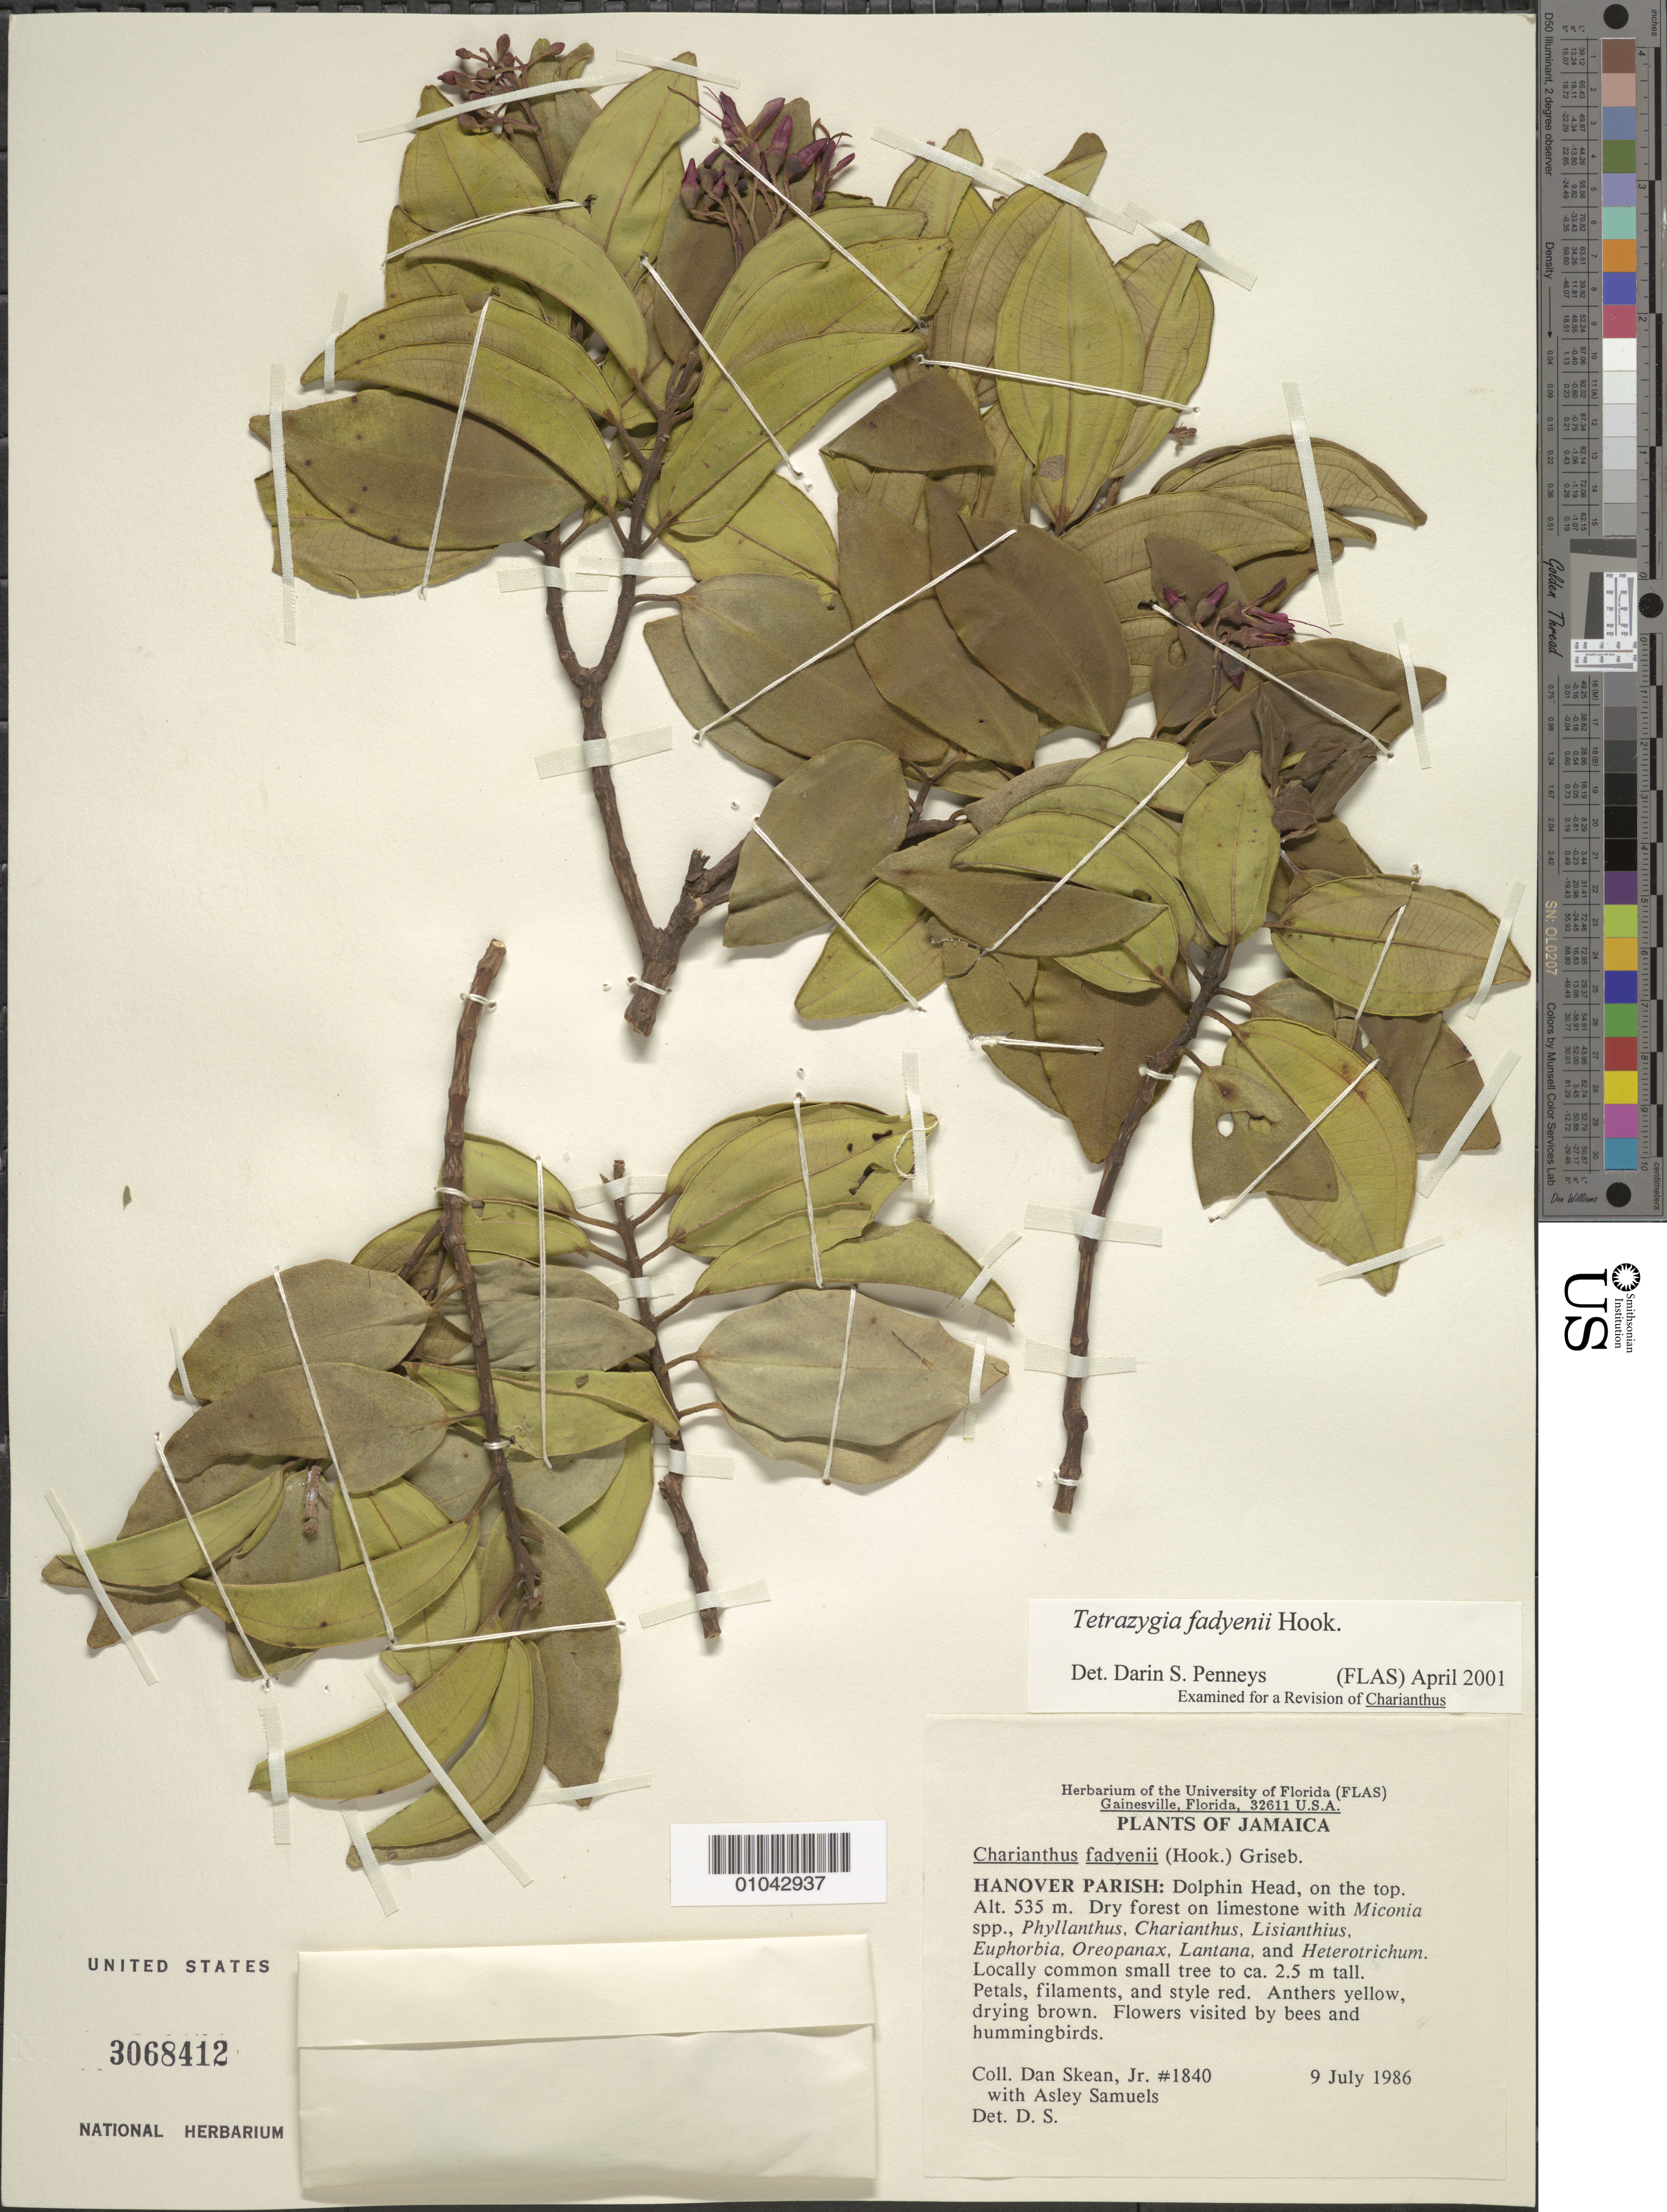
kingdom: Plantae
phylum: Tracheophyta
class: Magnoliopsida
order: Myrtales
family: Melastomataceae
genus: Tetrazygia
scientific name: Tetrazygia fadyenii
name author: Hook.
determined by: Penneys, D. S.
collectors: J. D. Skean & A. Samuels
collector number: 1840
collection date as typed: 09 Jul 1986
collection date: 1986-07-09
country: Jamaica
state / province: Hanover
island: Jamaica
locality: Dolphin Head, on the top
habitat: Dry forest on limestone with Miconia spp., Phyllanthus, Charianthus, lisianthius, Euphorbia, Oreopanax, Lantana, Heterotrichum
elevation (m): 535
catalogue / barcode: US 3068412